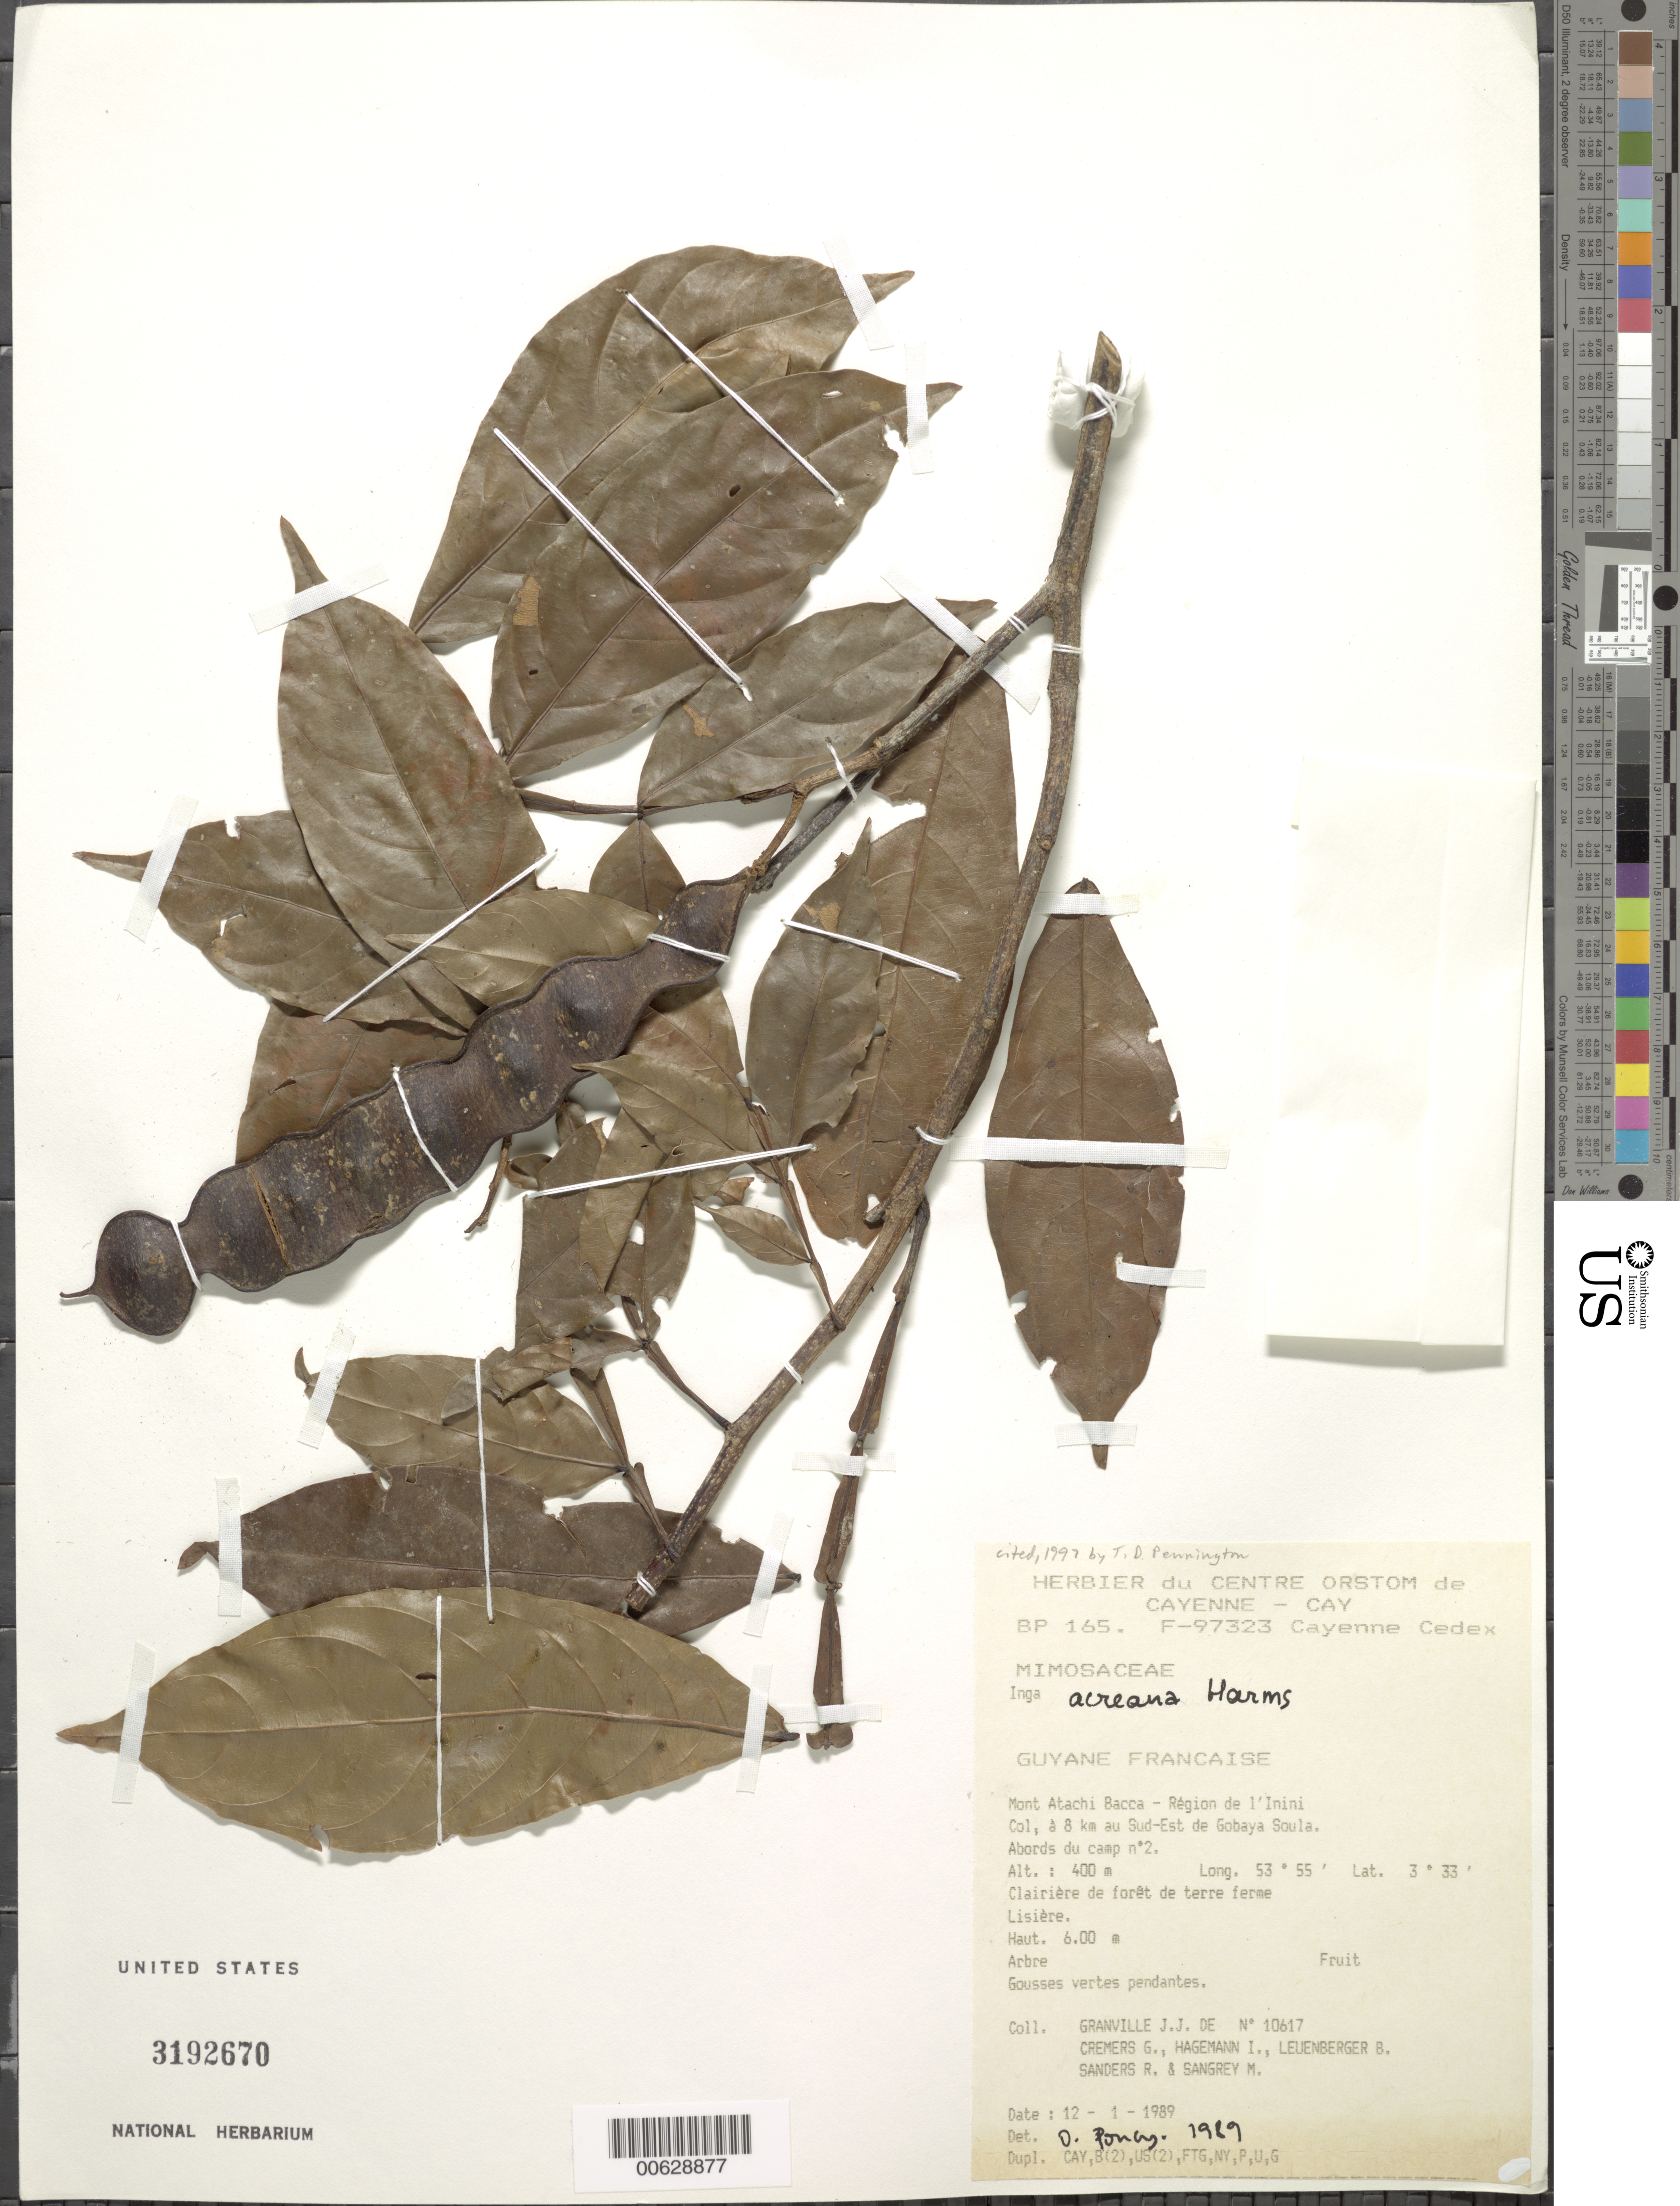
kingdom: Plantae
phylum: Tracheophyta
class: Magnoliopsida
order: Fabales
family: Fabaceae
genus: Inga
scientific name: Inga acreana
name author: Harms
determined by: Poncy, O.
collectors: J.-J. de Granville, G. Cremers, J. Hagemann, B. E. Leuenberger & M. S. Sangrey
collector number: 10617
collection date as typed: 12-Jan-89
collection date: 1989-01-12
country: French Guiana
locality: Mont Atachi Bacca, région de l'Inini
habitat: Clairiere de foret de terre ferme. Lisiere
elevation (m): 400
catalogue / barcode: US 3192670